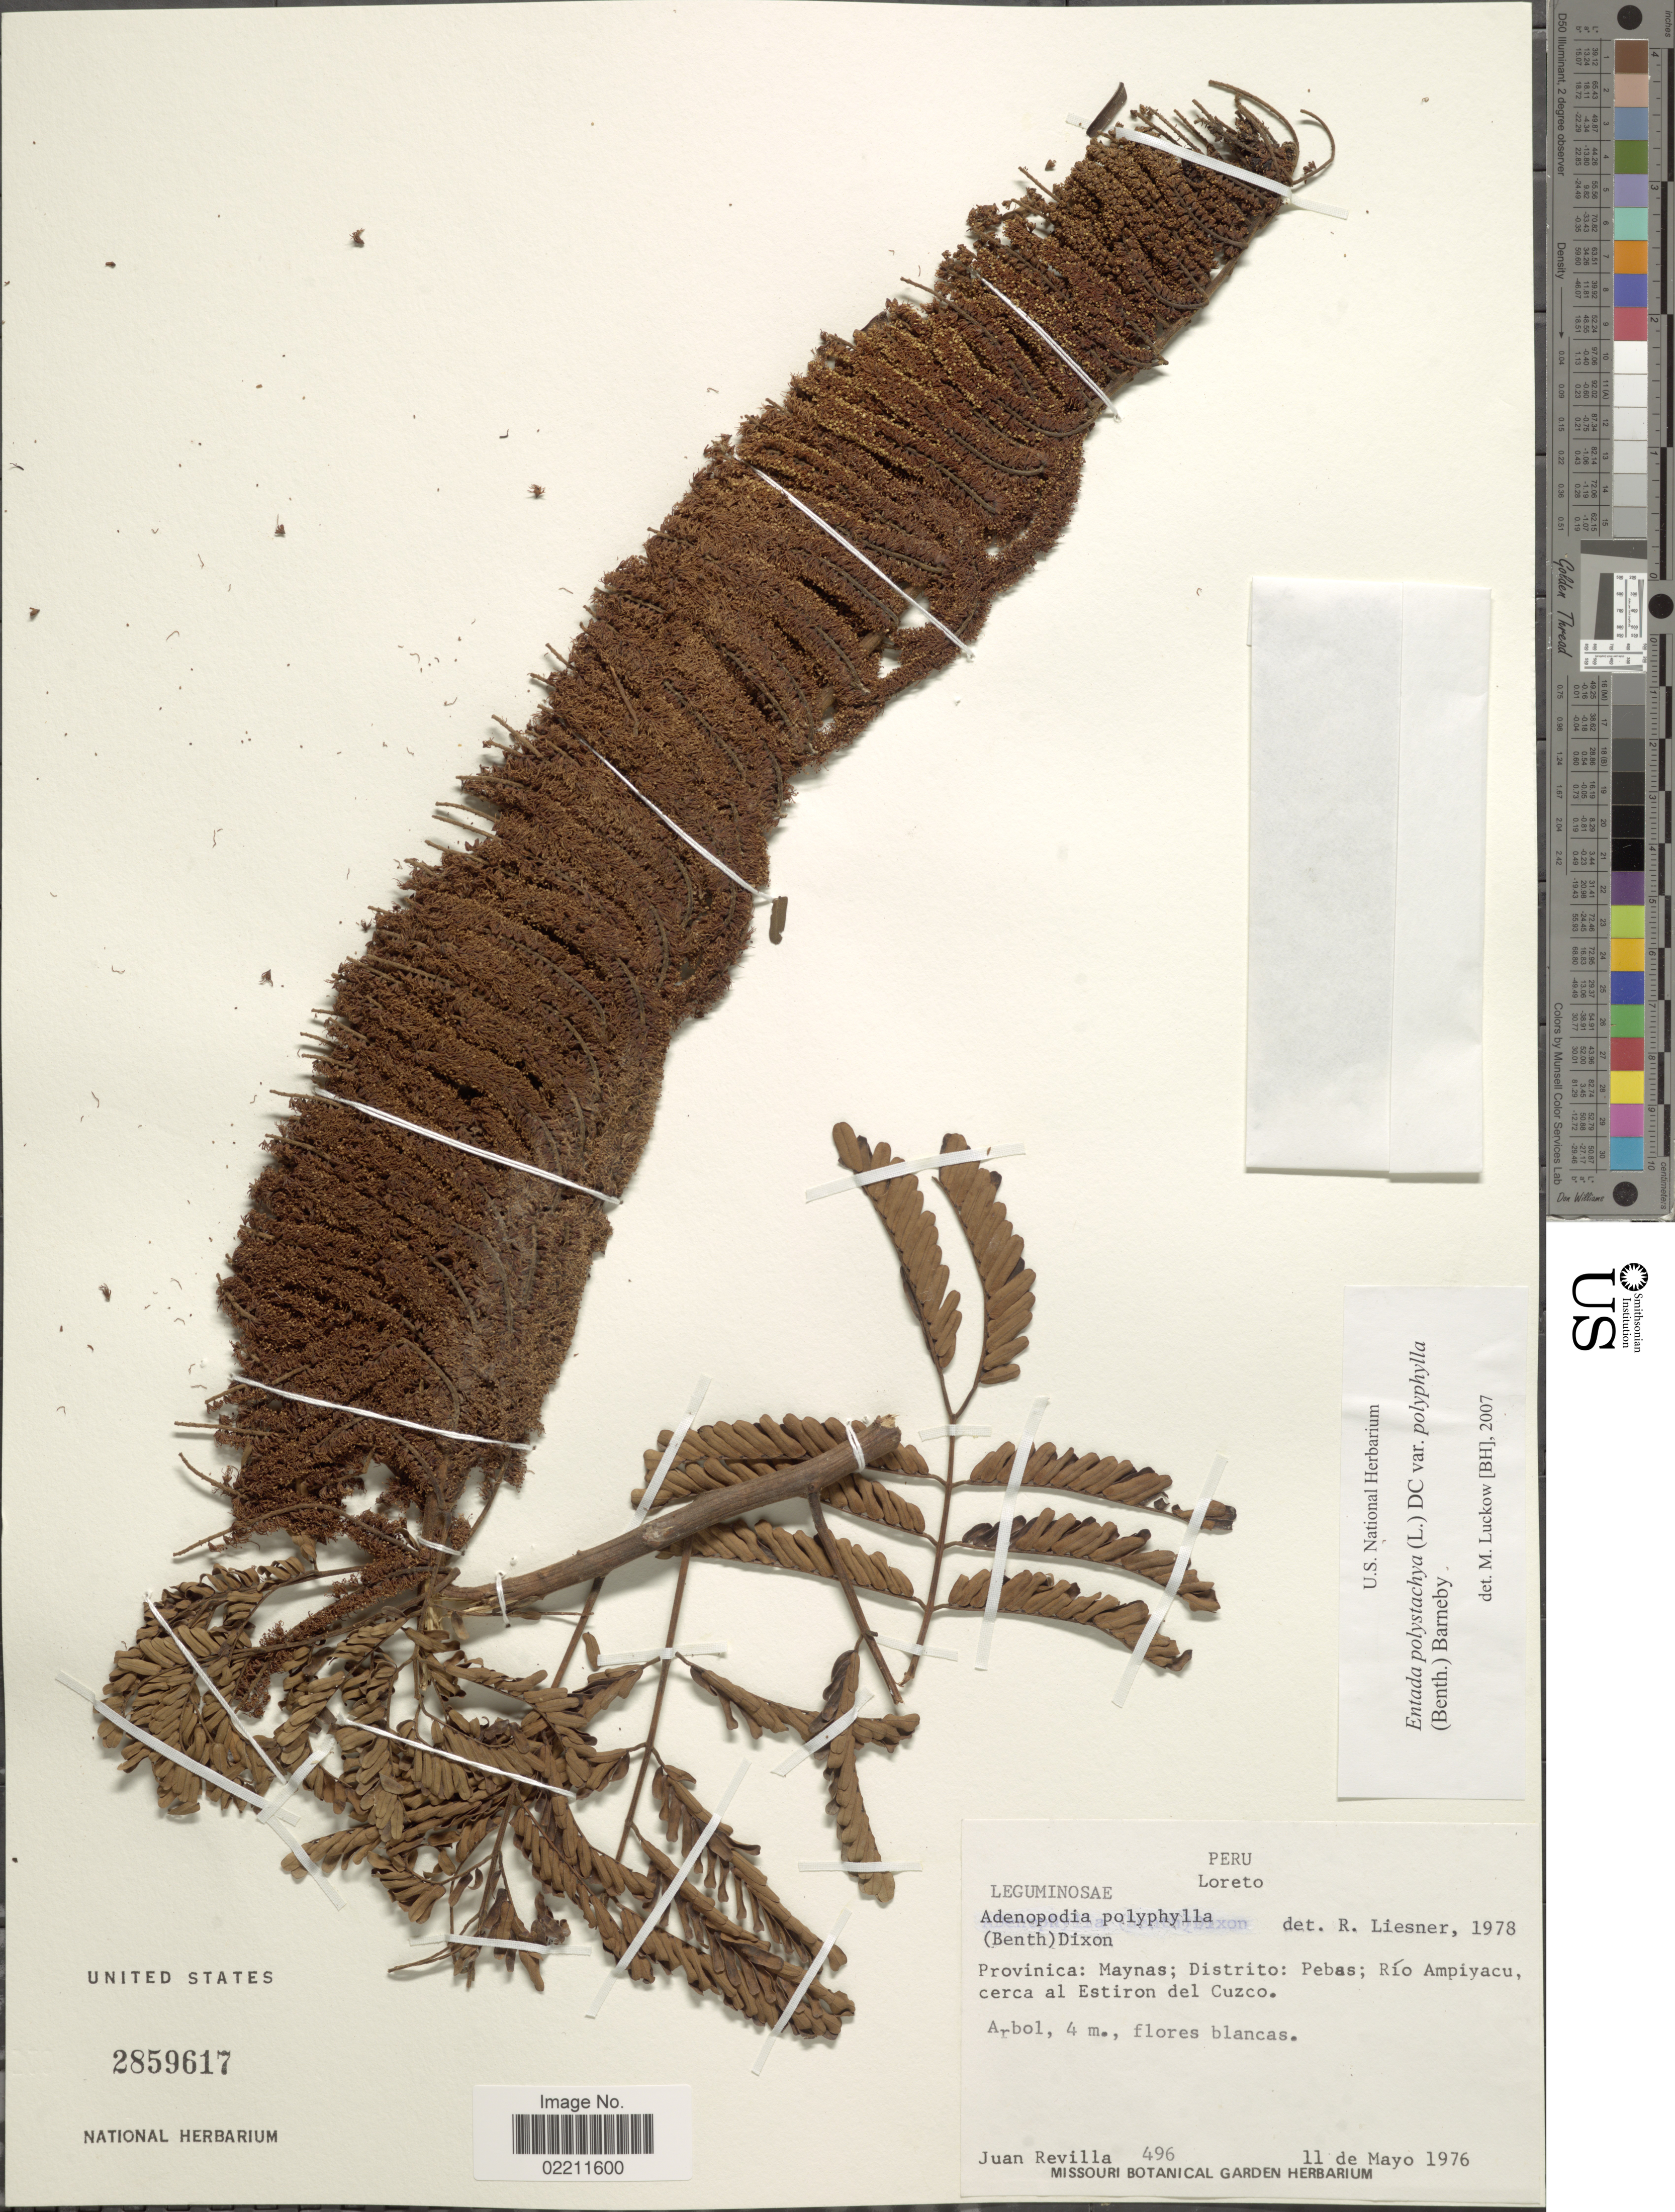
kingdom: Plantae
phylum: Tracheophyta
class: Magnoliopsida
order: Fabales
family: Fabaceae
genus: Entada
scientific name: Entada polystachya var. polyphylla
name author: (Benth.) Barneby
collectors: J. Revilla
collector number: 496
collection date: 1976-05-11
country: Peru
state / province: Loreto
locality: Peru, Loreto, Provincia Maynas; Distrito: Pebas ; Rio Ampiyacu, cerca al Estiron del Cuzco.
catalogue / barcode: US 2859617